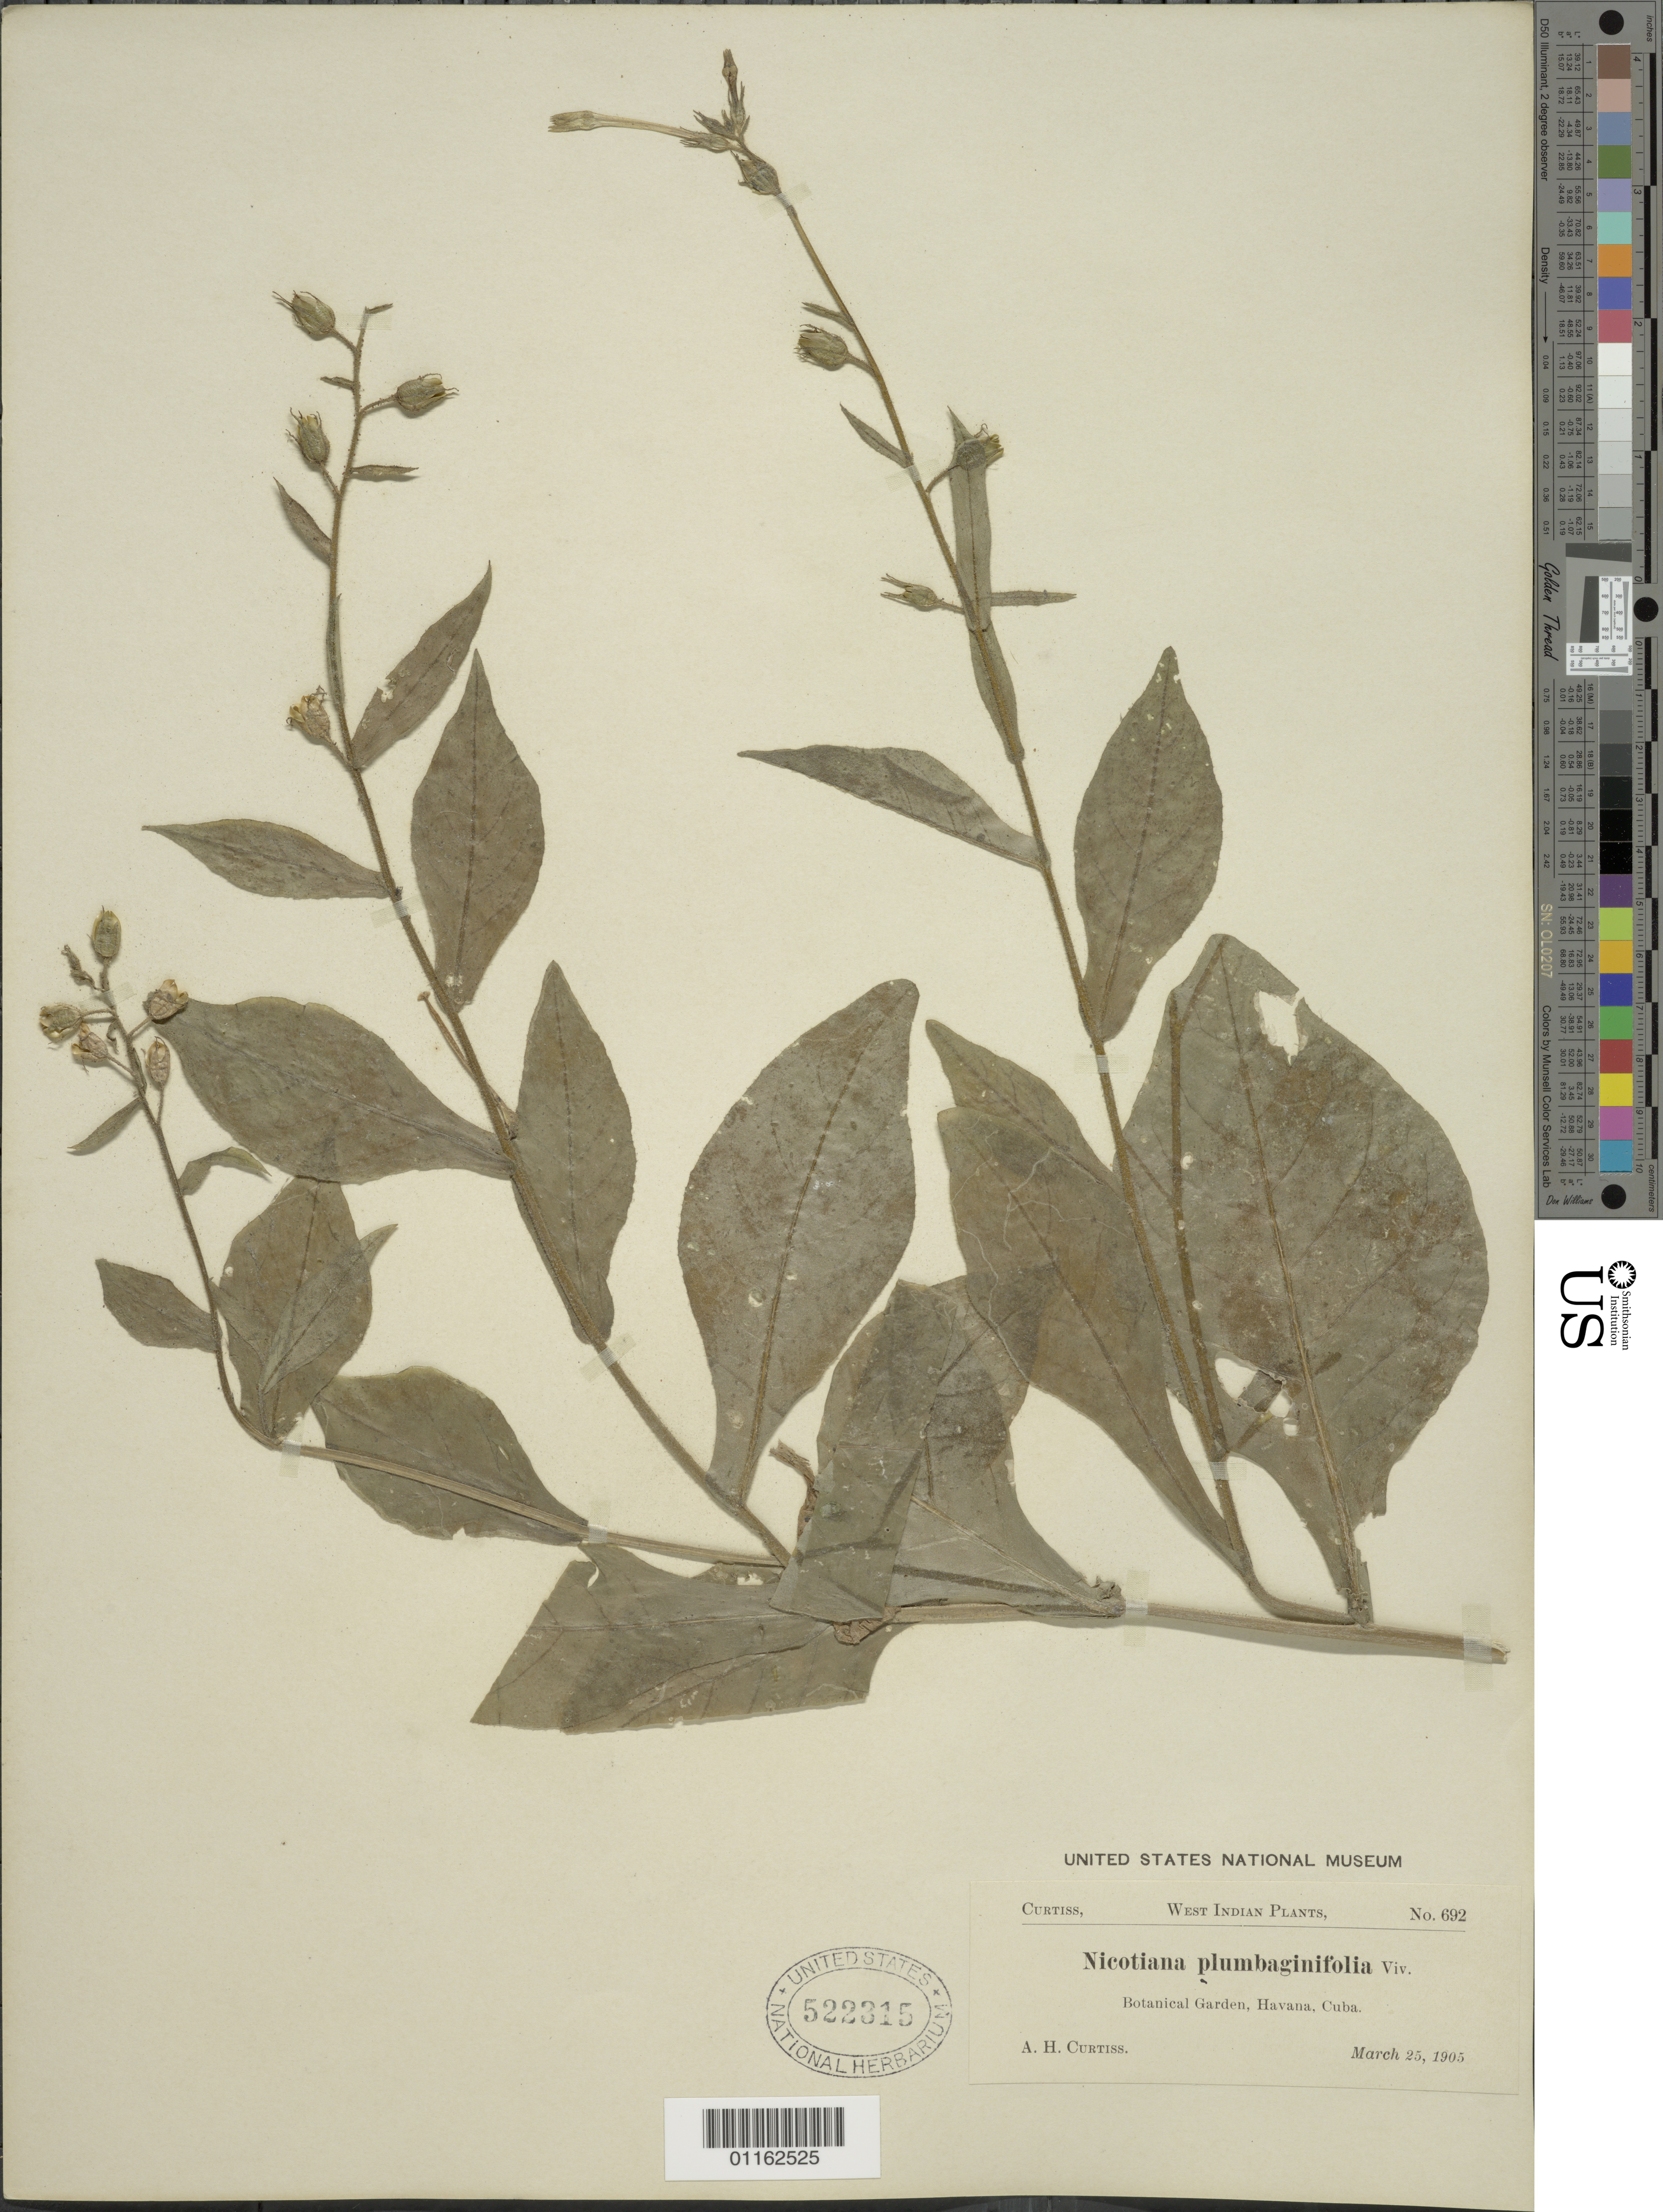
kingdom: Plantae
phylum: Tracheophyta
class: Magnoliopsida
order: Solanales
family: Solanaceae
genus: Nicotiana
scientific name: Nicotiana plumbaginifolia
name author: Viv.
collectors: A. H. Curtiss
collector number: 692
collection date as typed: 25 Mar 1905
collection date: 1905-03-25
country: Cuba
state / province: La Habana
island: Cuba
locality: Botanical Gardens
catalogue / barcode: US 522315